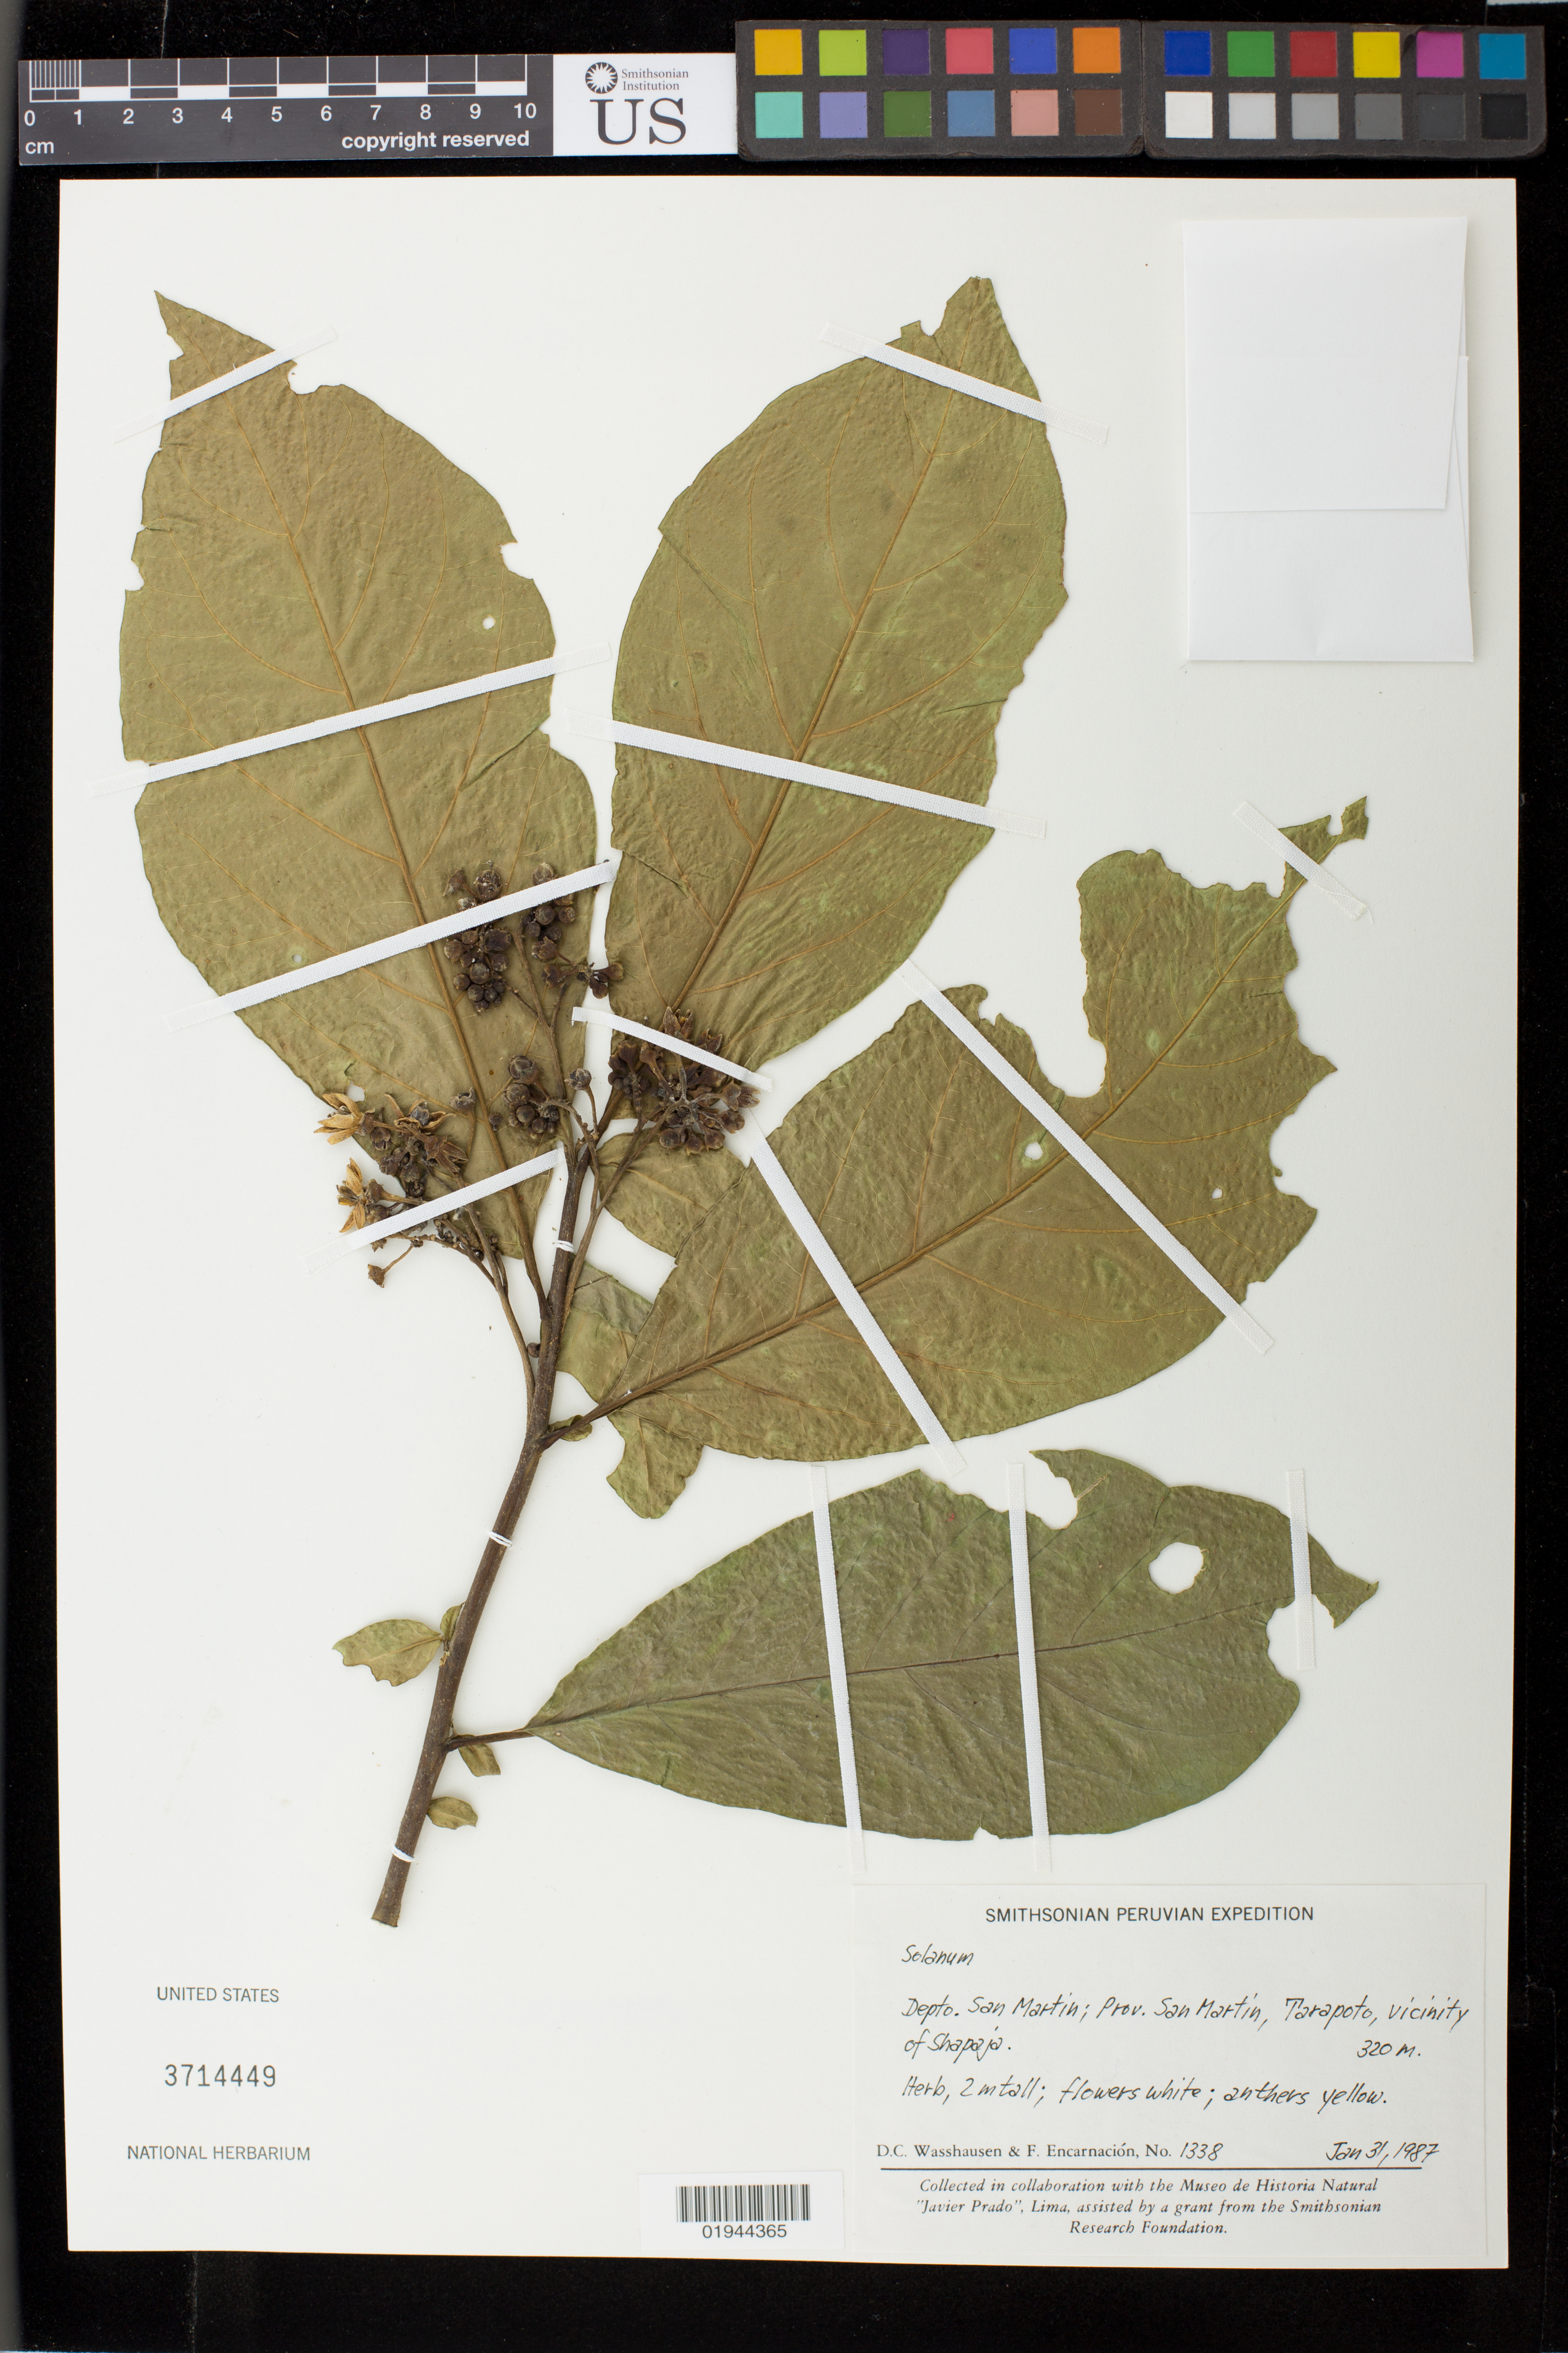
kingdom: Plantae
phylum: Tracheophyta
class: Magnoliopsida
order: Solanales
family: Solanaceae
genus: Solanum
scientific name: Solanum sp.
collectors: D. C. Wasshausen & F. Encarnación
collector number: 1338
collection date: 1987-01-31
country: Peru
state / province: San Martín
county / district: San Martín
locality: Tarapoto, vicinity of Shapaja.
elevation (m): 320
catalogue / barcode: US 3714449